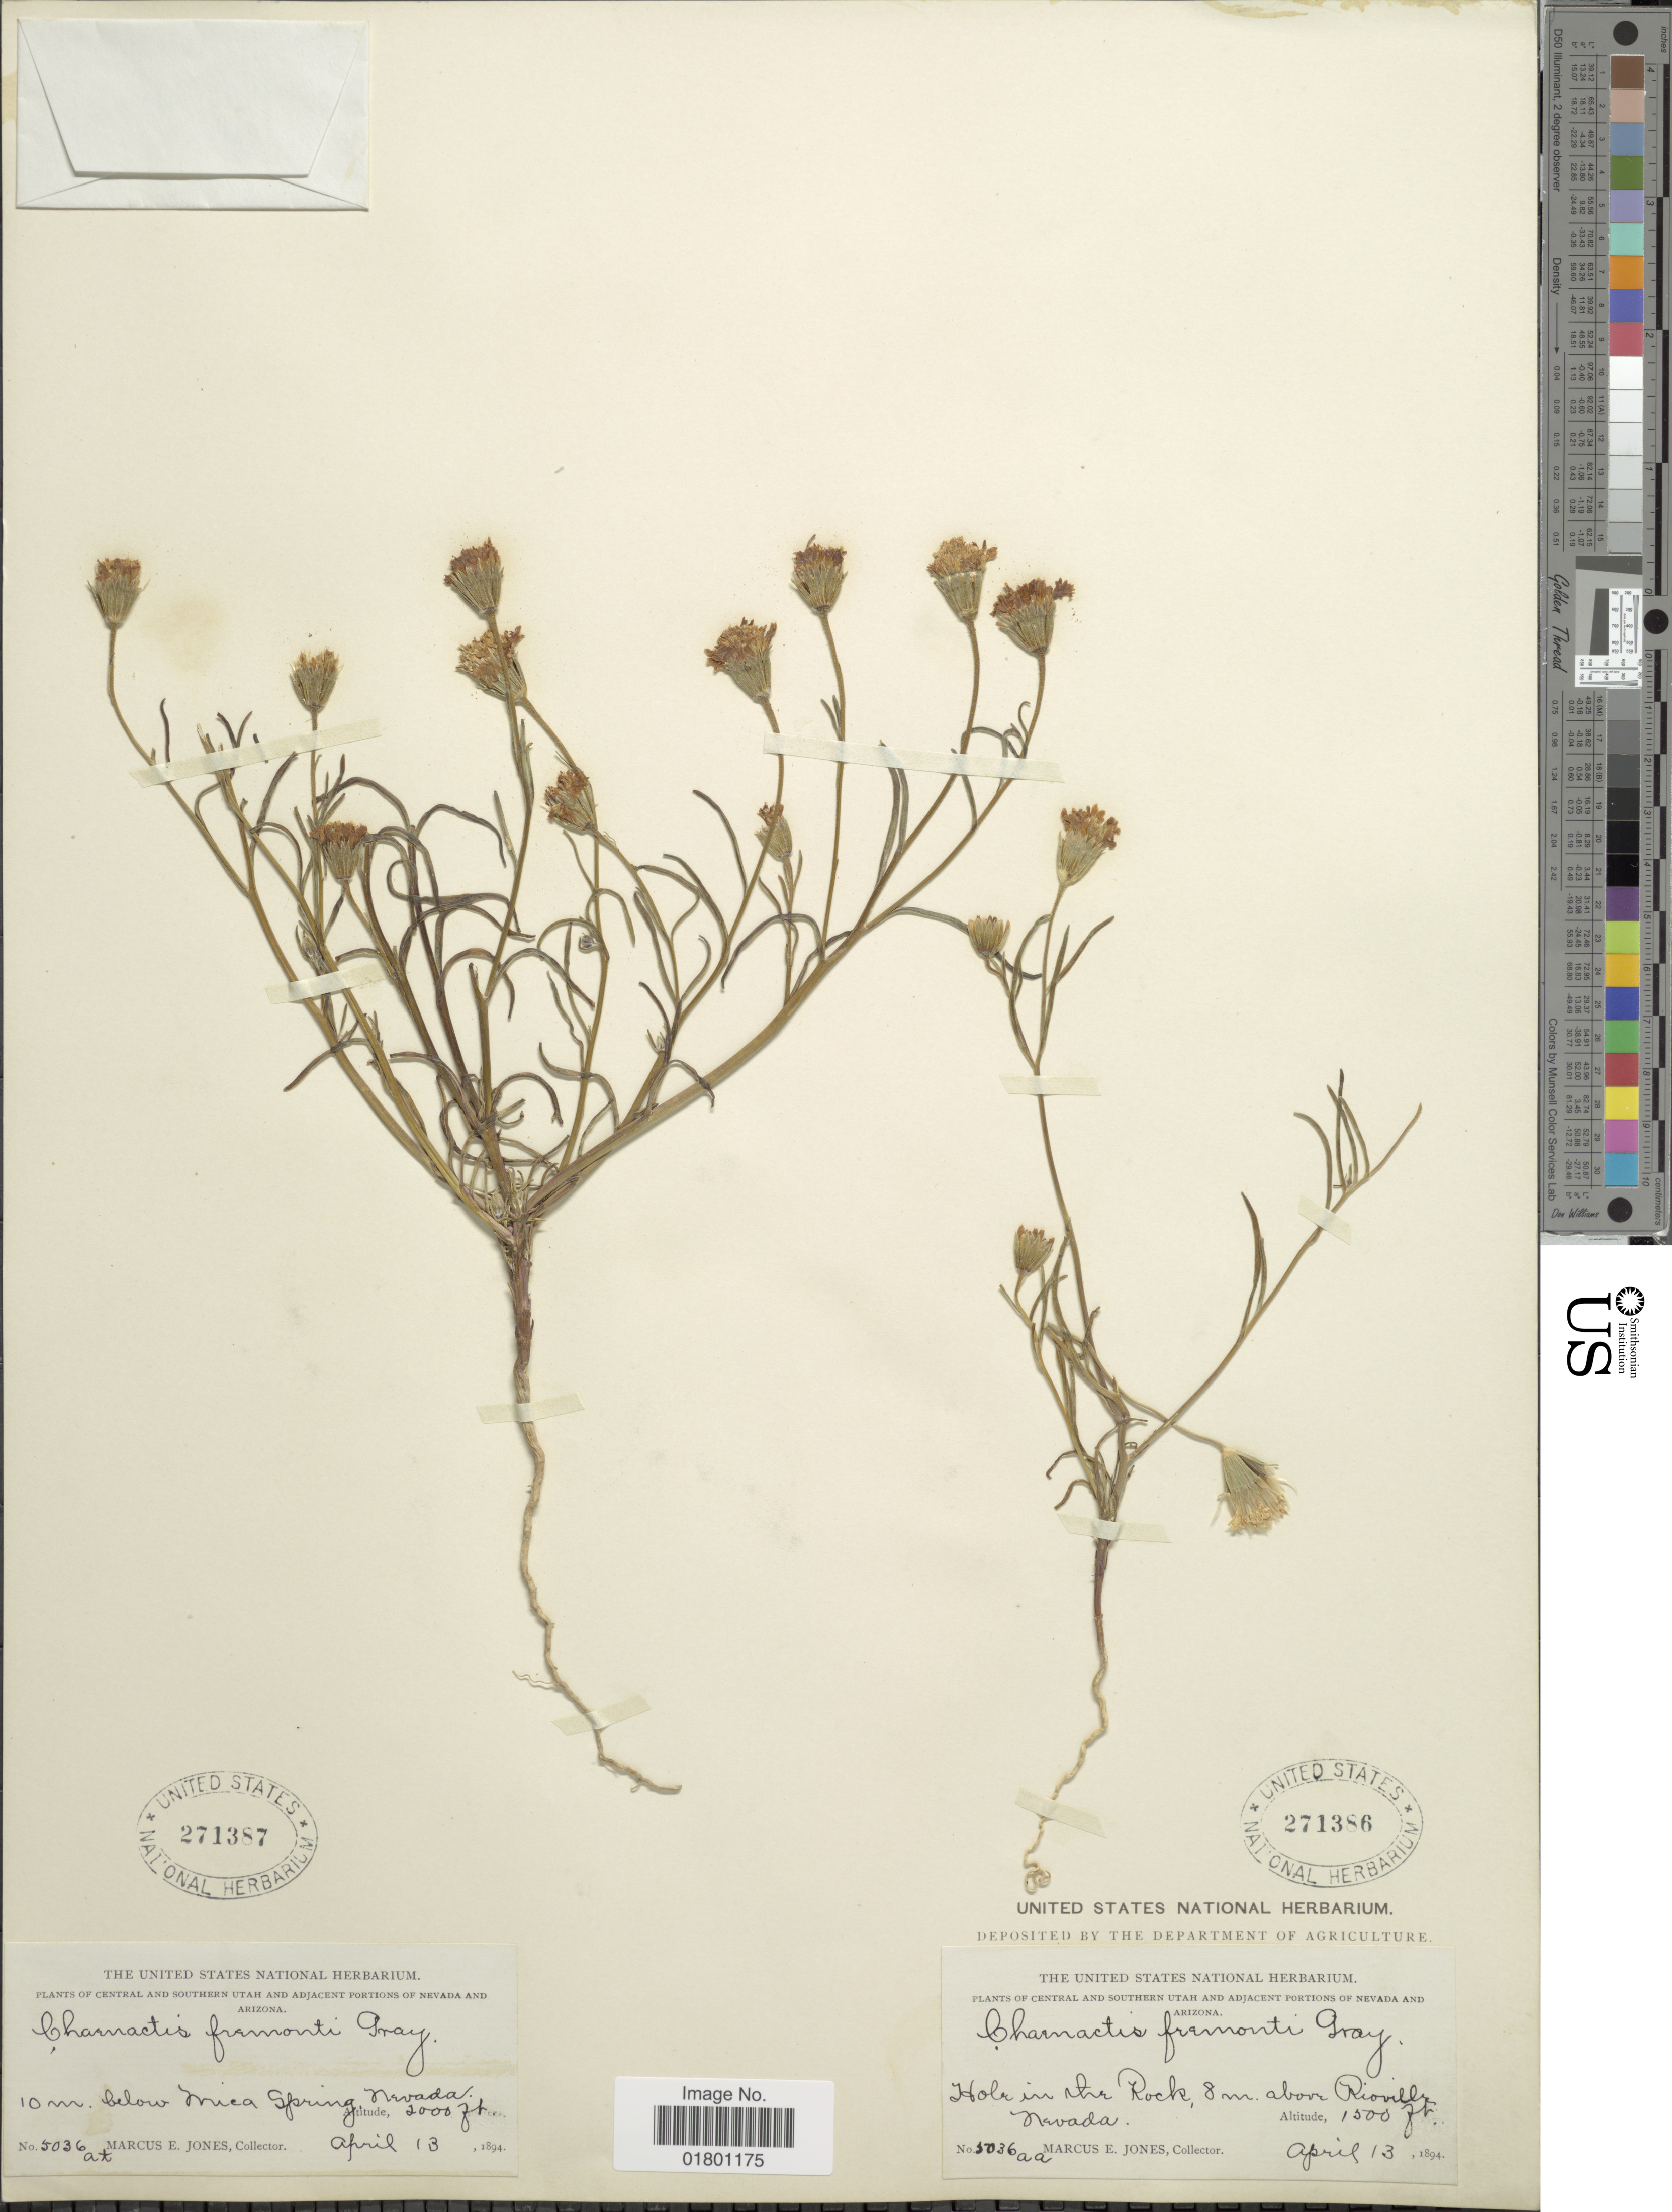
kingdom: Plantae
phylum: Tracheophyta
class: Magnoliopsida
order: Asterales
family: Asteraceae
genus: Chaenactis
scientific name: Chaenactis fremontii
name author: A. Gray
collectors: M. E. Jones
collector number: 5036aa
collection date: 1894-04-13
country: United States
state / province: Nevada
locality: Central and Southern Utah and Adjacent Portions of Nevada and Arizona, 8 m. below Mica Spring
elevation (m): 457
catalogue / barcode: US 271386-2